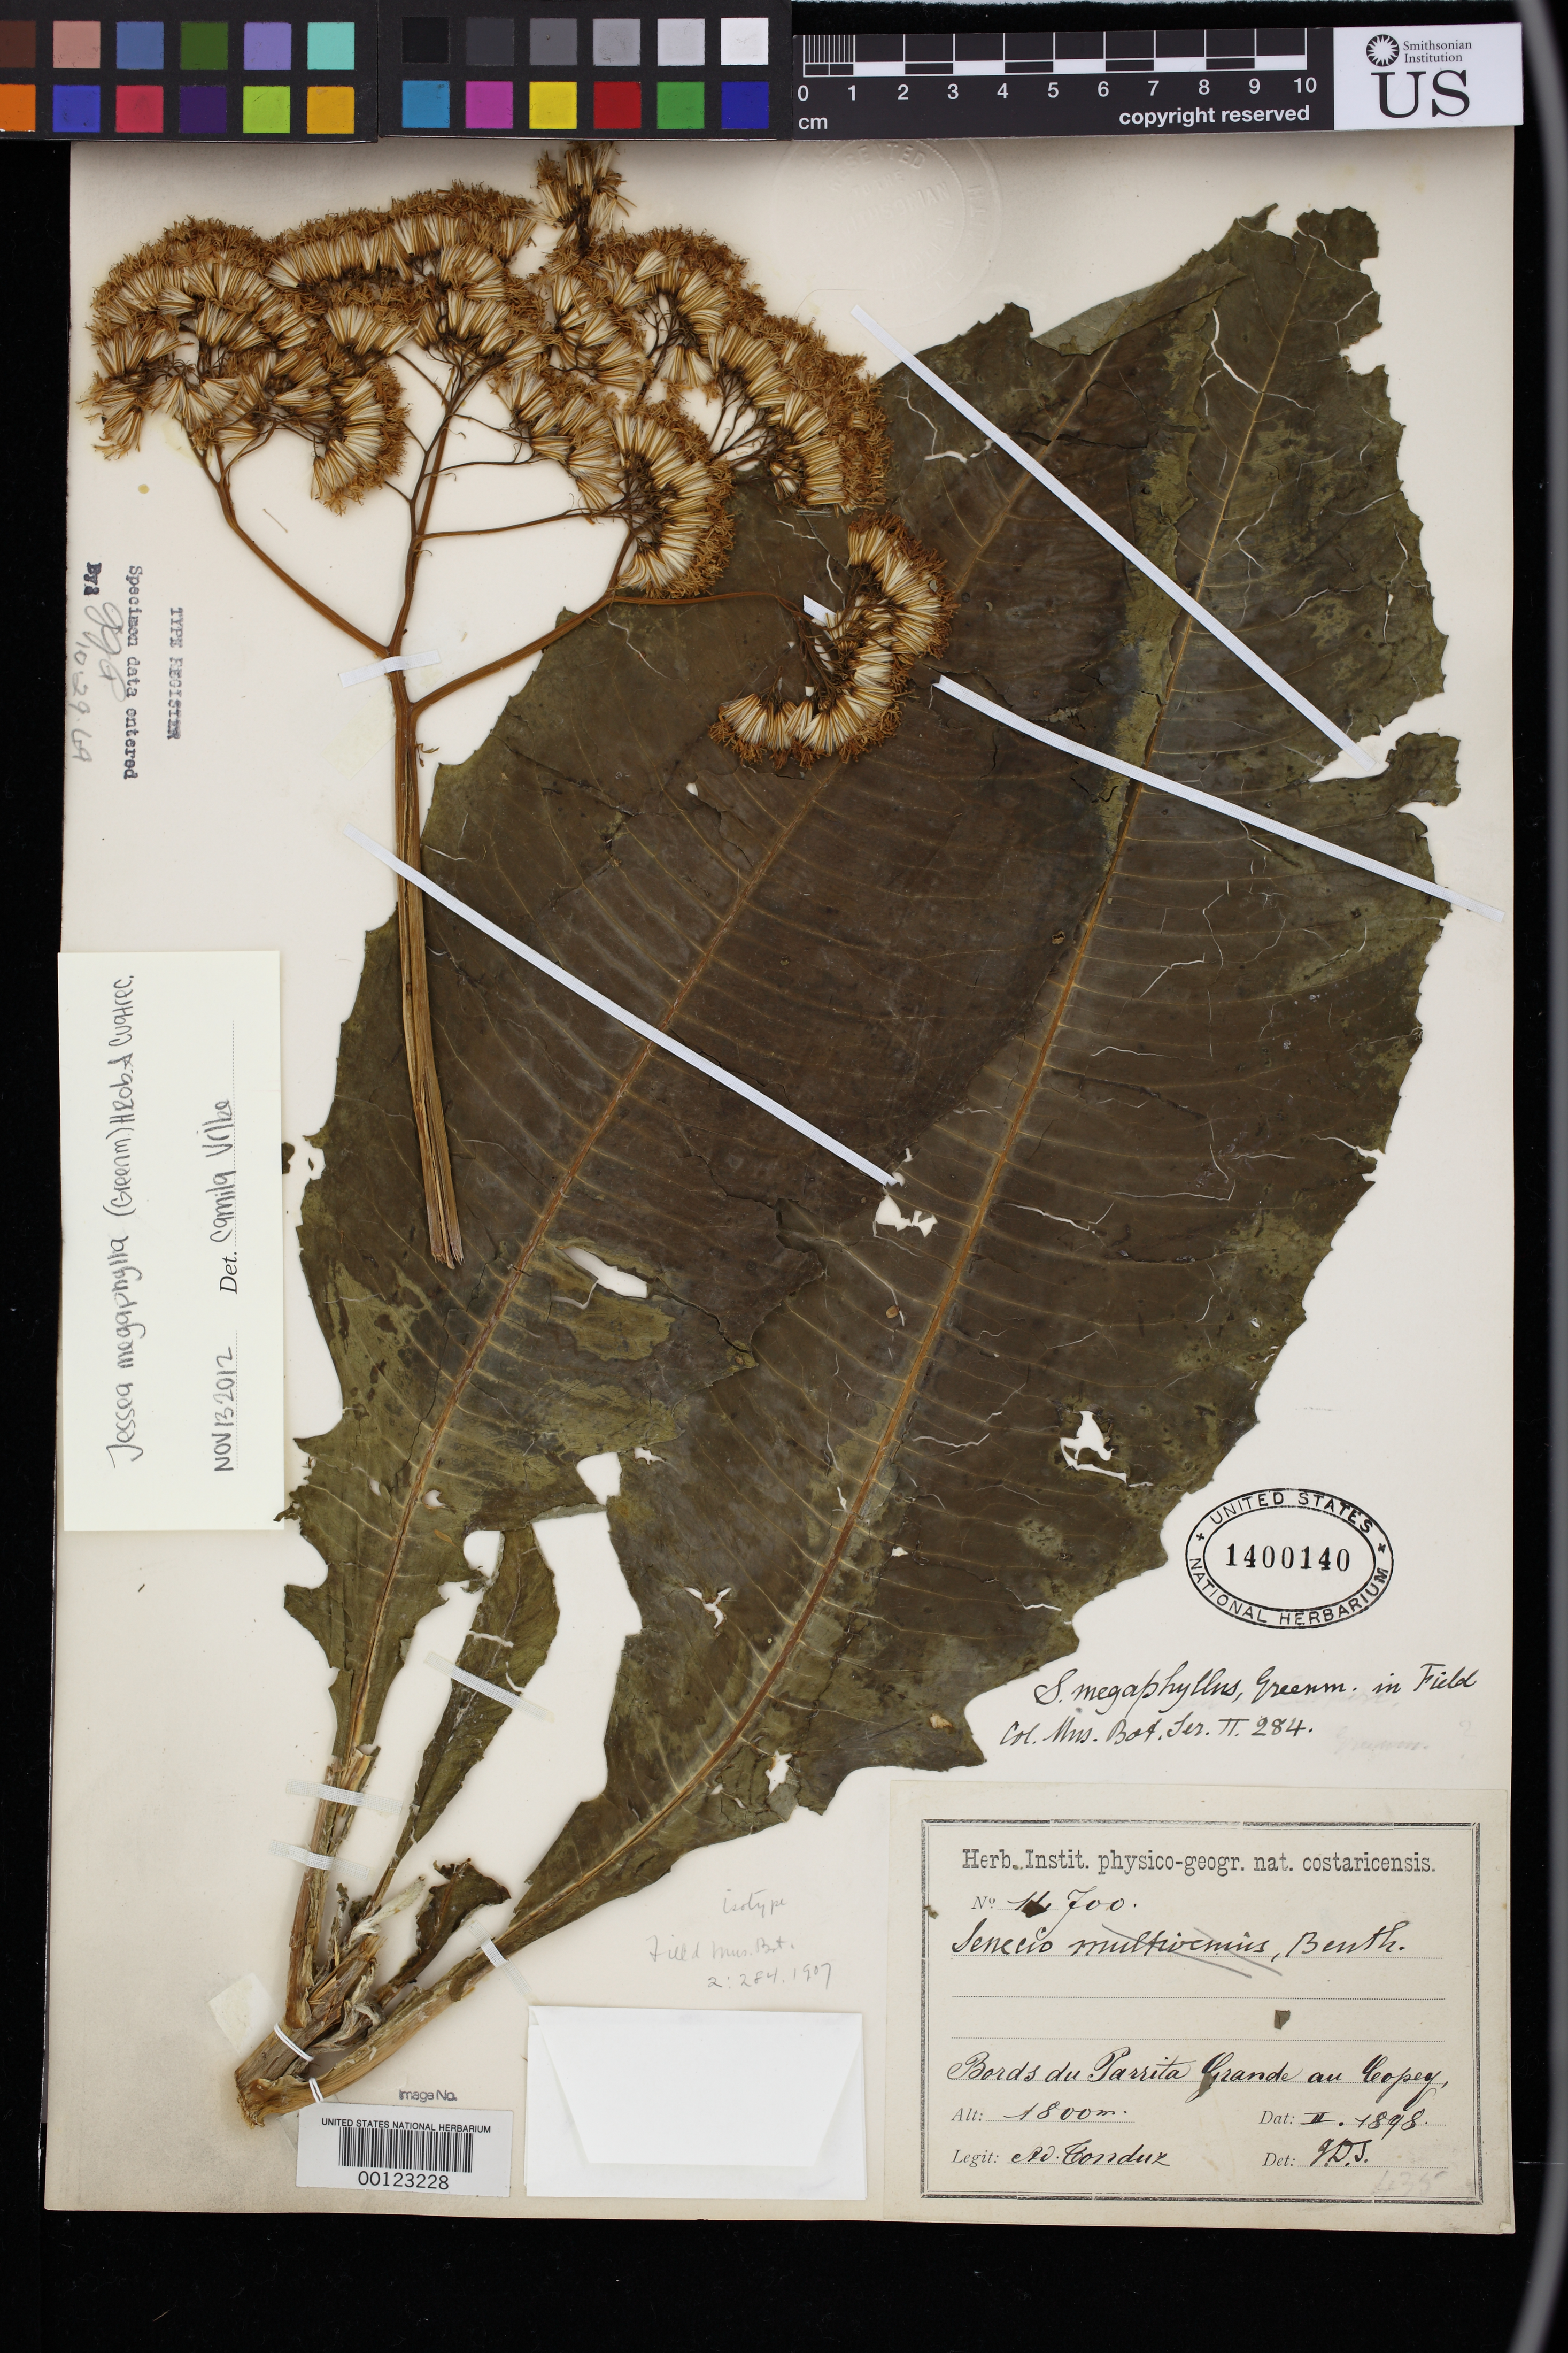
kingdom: Plantae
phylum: Tracheophyta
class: Magnoliopsida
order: Asterales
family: Asteraceae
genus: Senecio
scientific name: Senecio megaphyllus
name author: Greenm.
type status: Isosyntype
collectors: A. Tonduz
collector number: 11700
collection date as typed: Feb 1898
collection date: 1898-02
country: Costa Rica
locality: Bords du Parrita Grande au Copey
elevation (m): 1800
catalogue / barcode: US 1400140